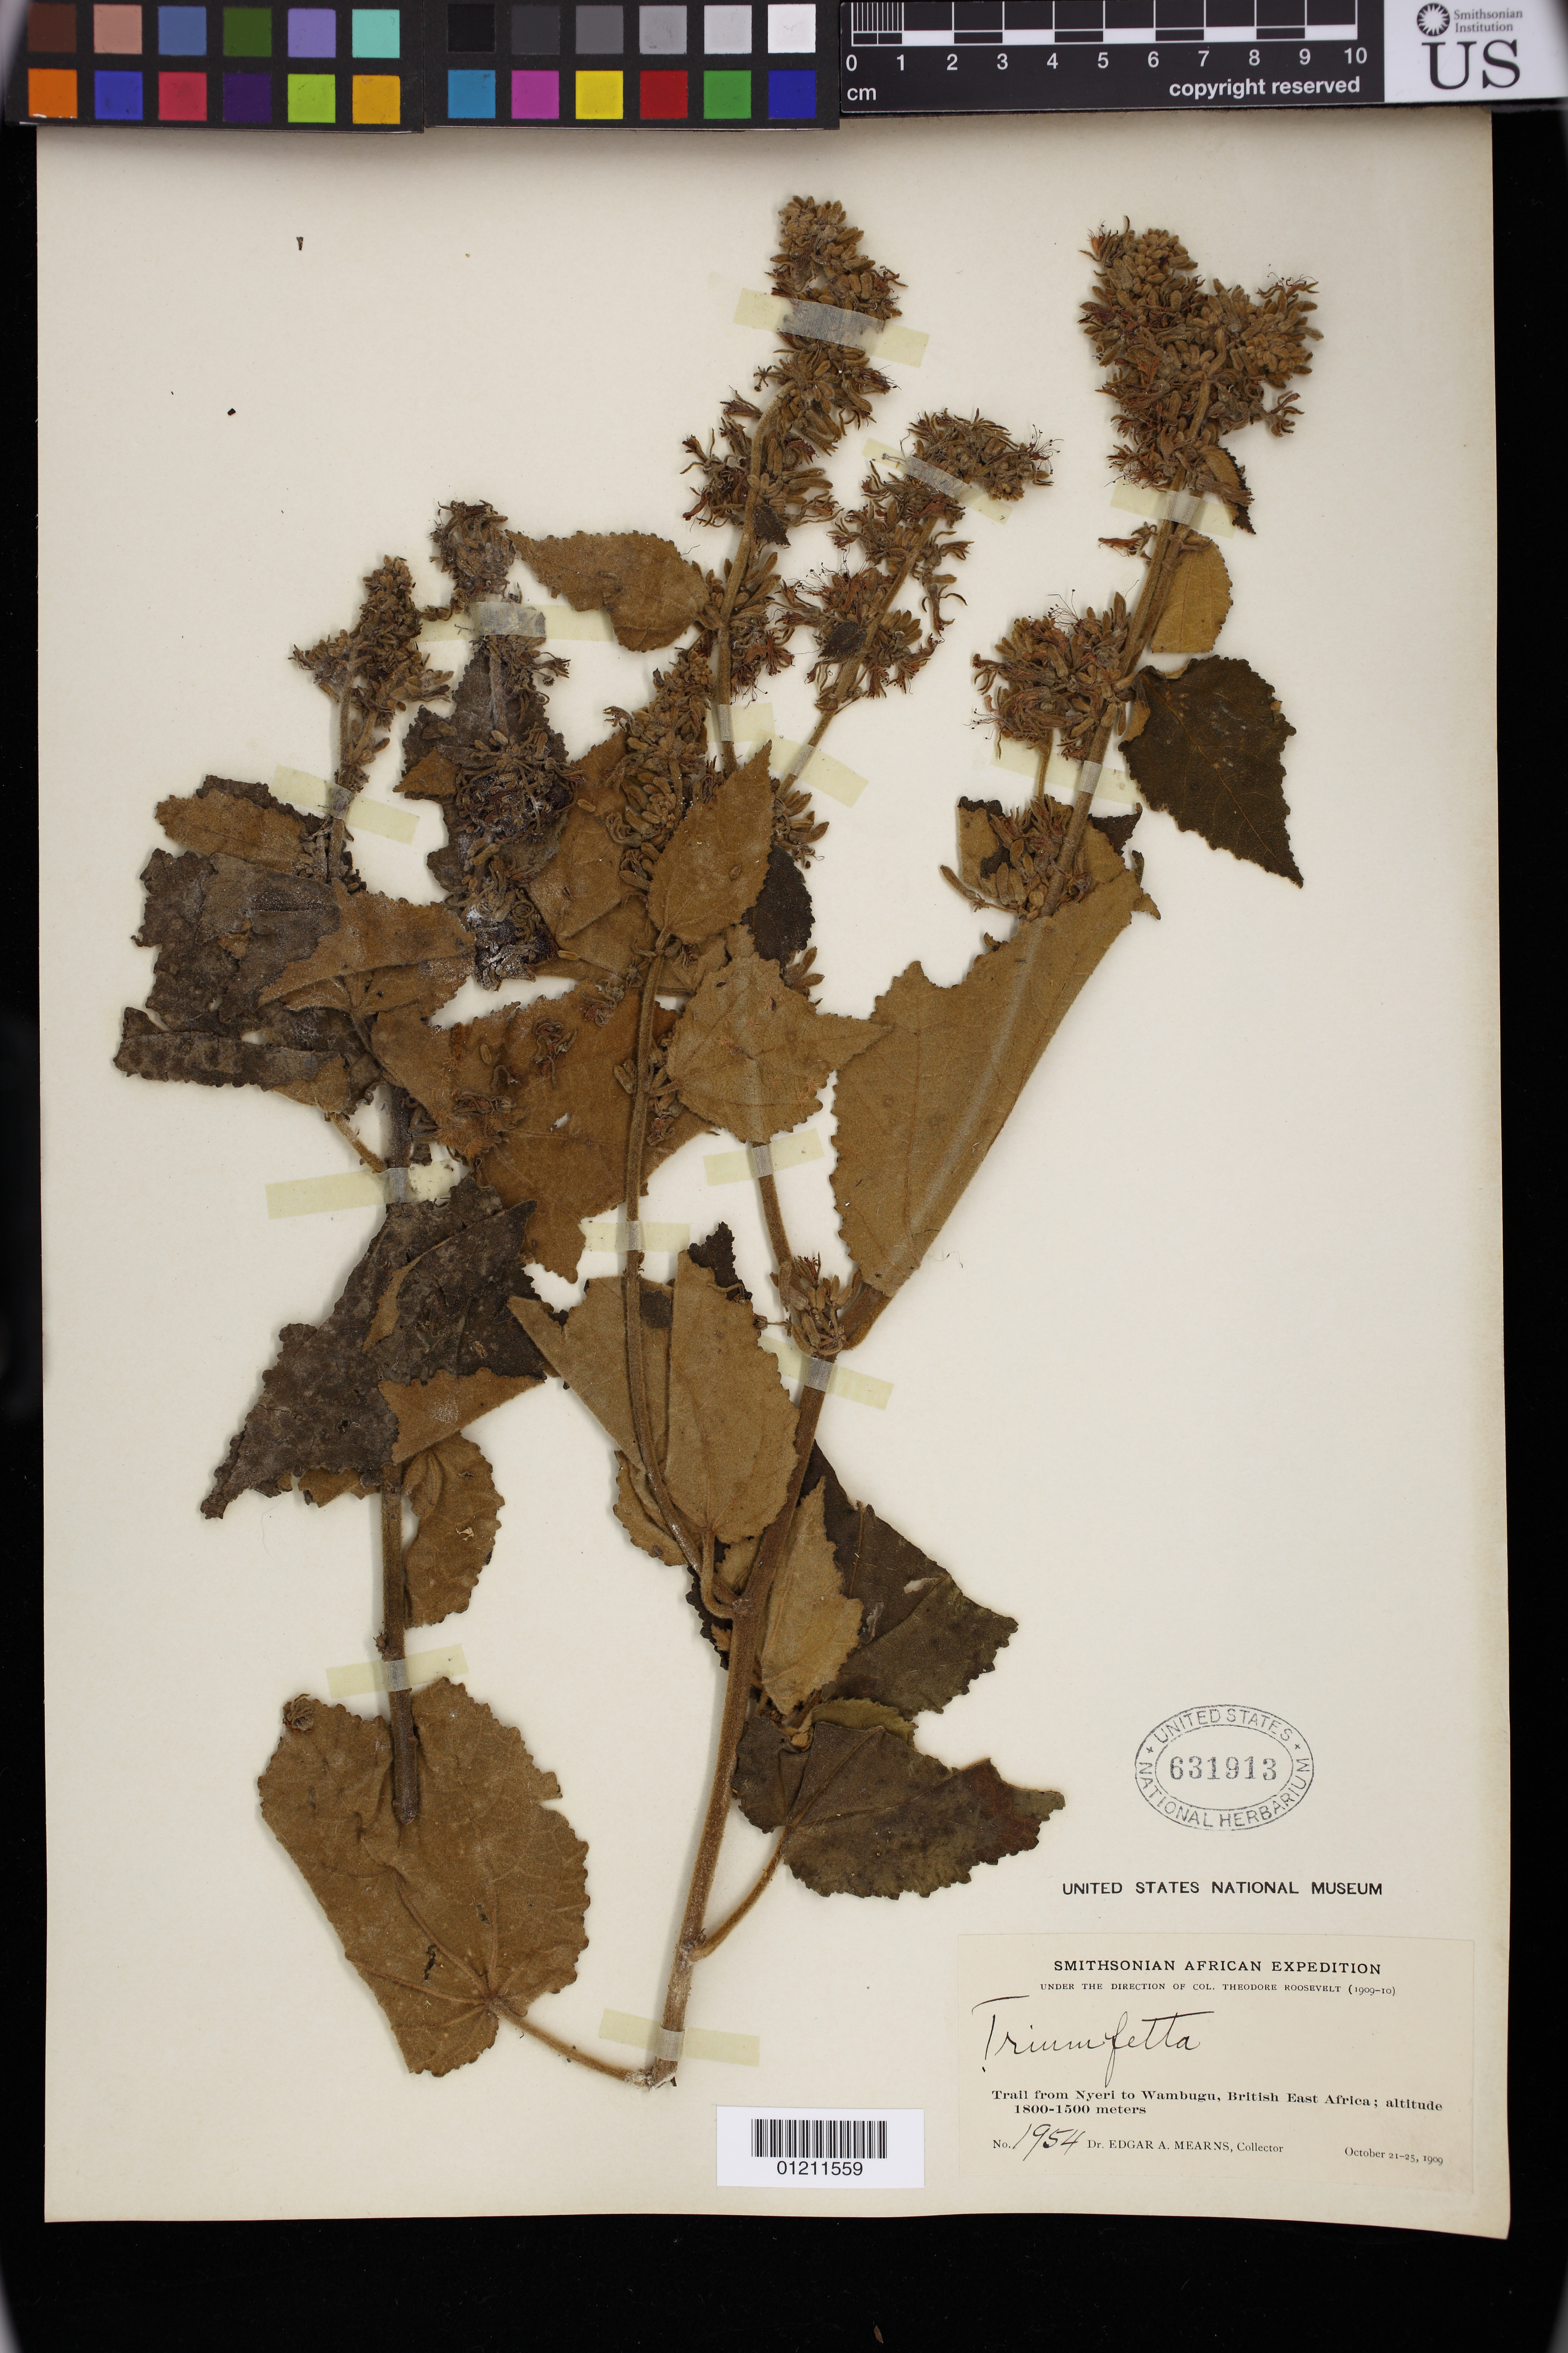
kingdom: Plantae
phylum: Tracheophyta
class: Magnoliopsida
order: Malvales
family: Malvaceae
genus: Triumfetta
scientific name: Triumfetta sp.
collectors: E. A. Mearns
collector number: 1954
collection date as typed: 21 Oct 1909 to 25 Oct 1909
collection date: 1909-10-21/1909-10-25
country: Kenya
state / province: Nyeri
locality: Trail from Nyeri to Wambugu, British East Africa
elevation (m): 1500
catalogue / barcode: US 631913